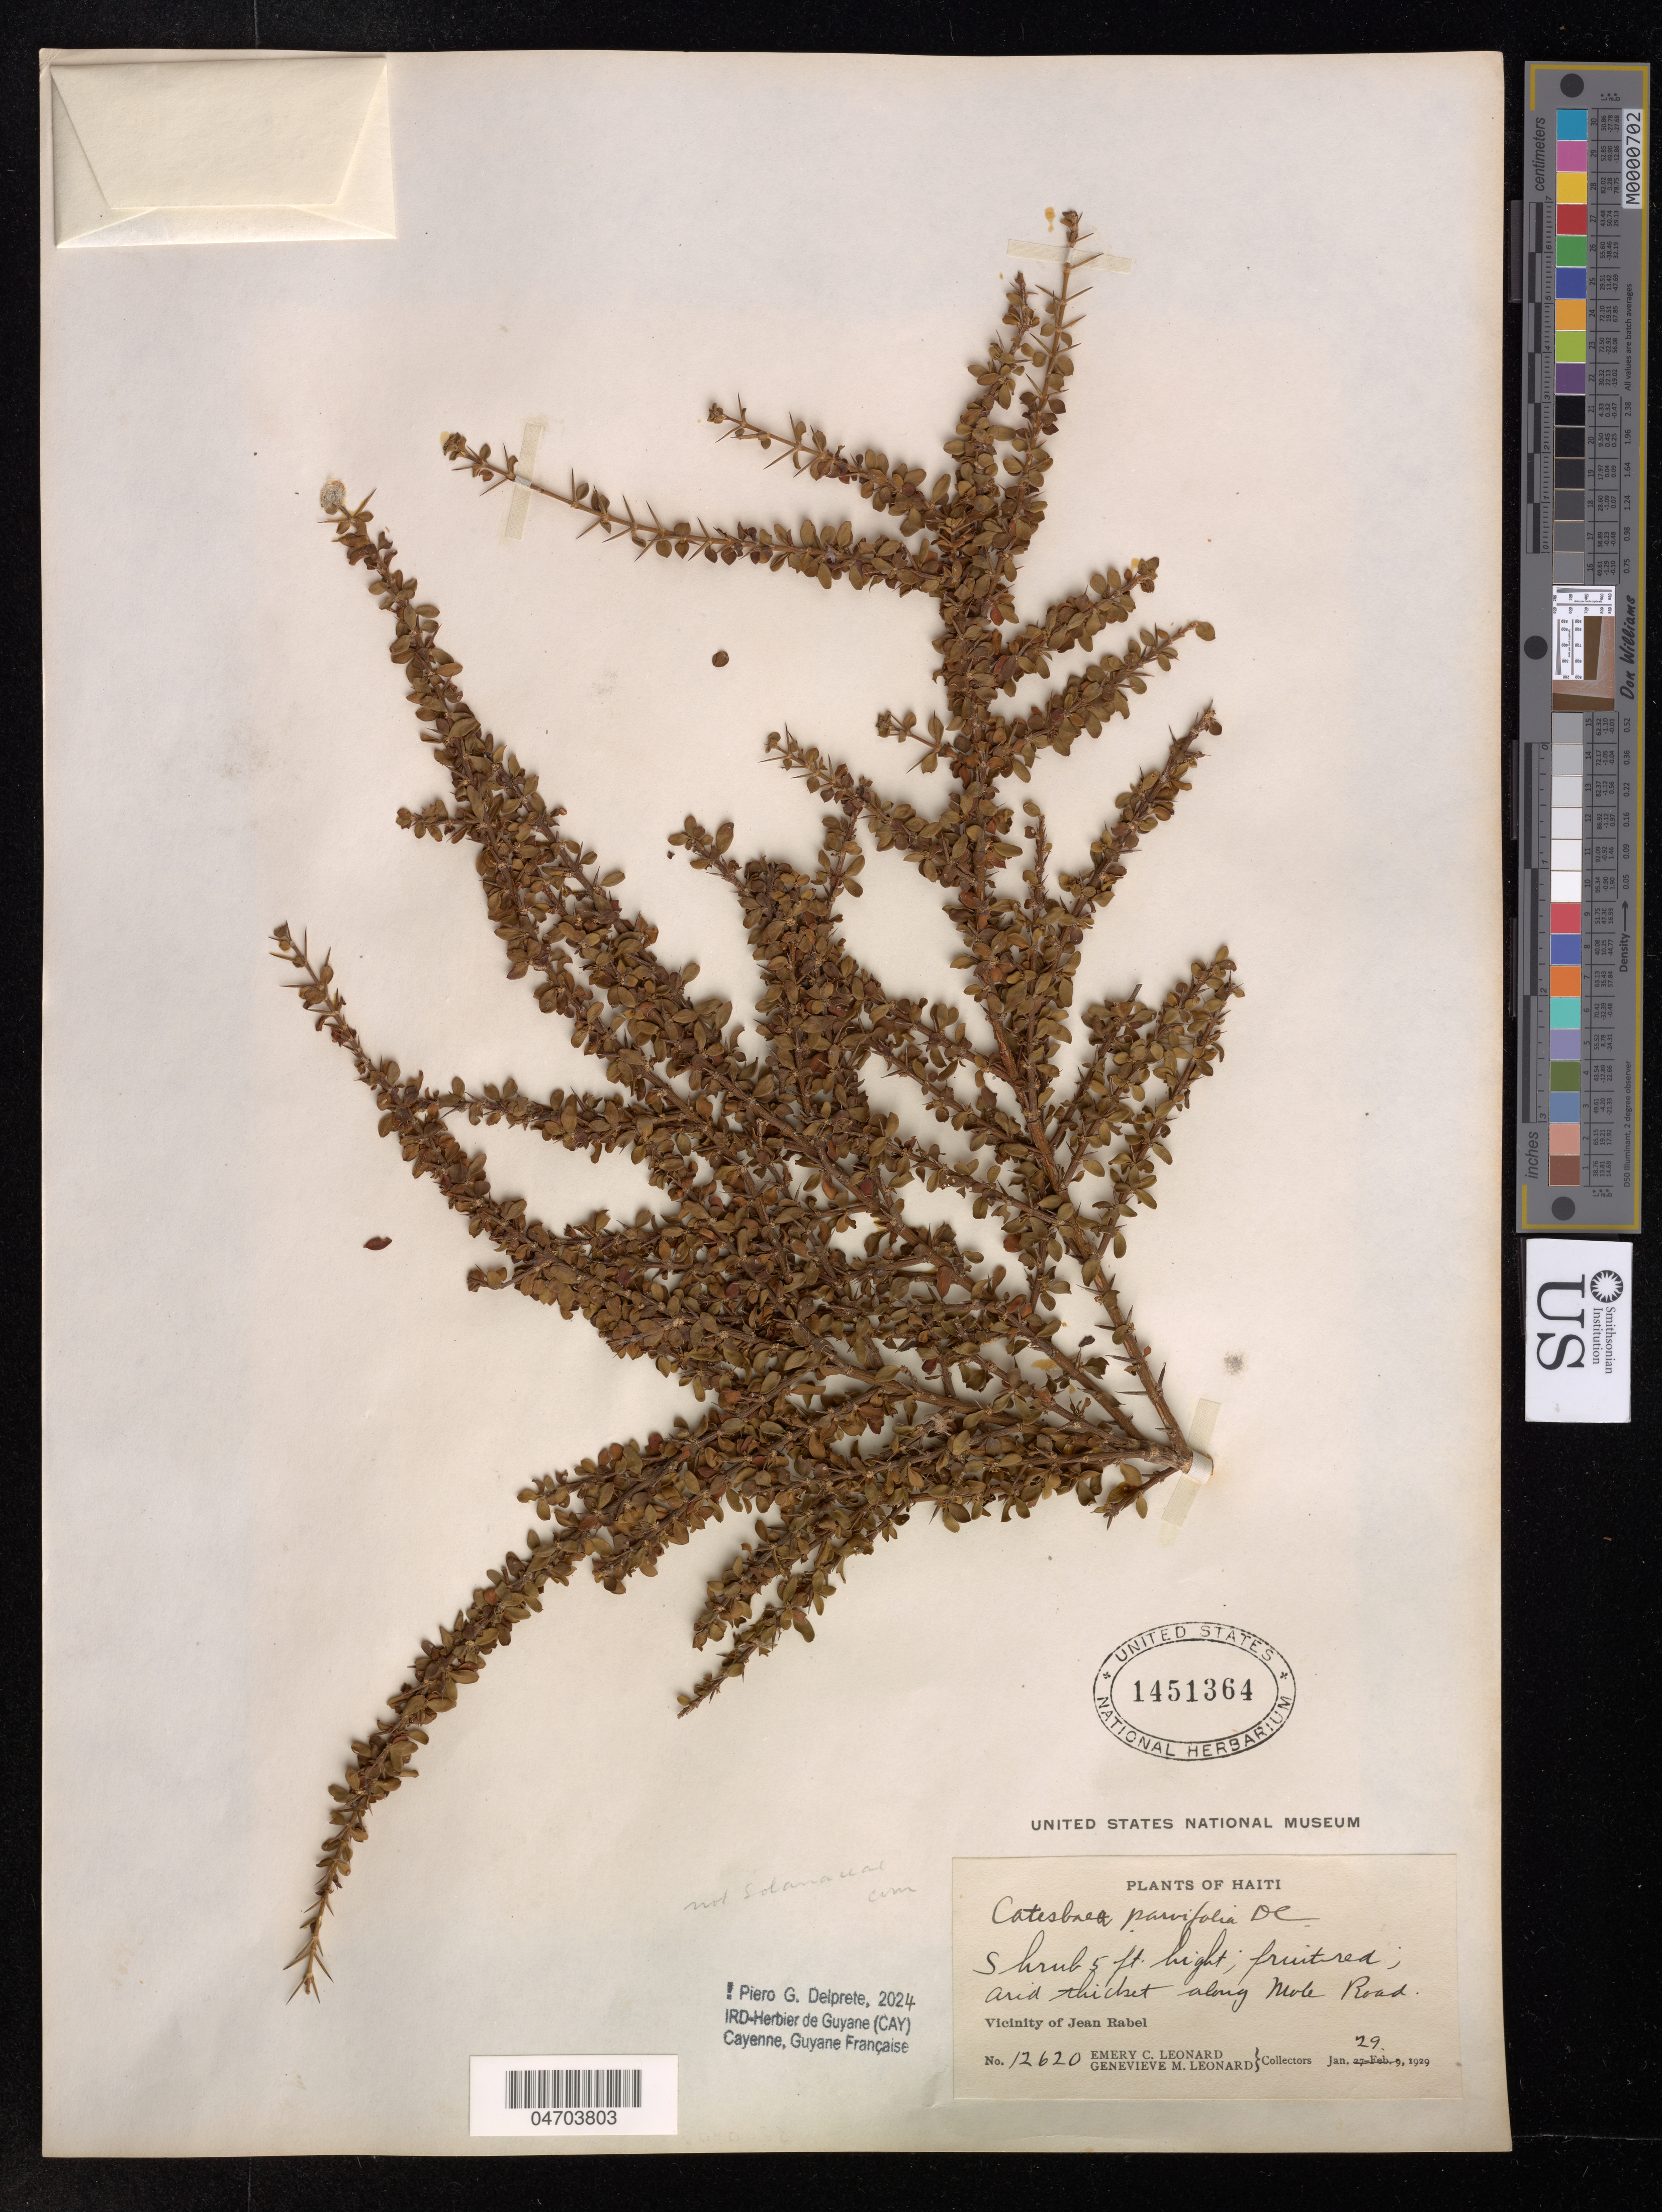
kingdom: Plantae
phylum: Tracheophyta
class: Magnoliopsida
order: Gentianales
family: Rubiaceae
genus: Catesbaea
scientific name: Catesbaea parvifolia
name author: DC.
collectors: E. C. Leonard & G. M. Leonard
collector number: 12620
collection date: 1929-01-29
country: Haiti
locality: Vicinity of Jean Rabel.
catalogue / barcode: US 1451364